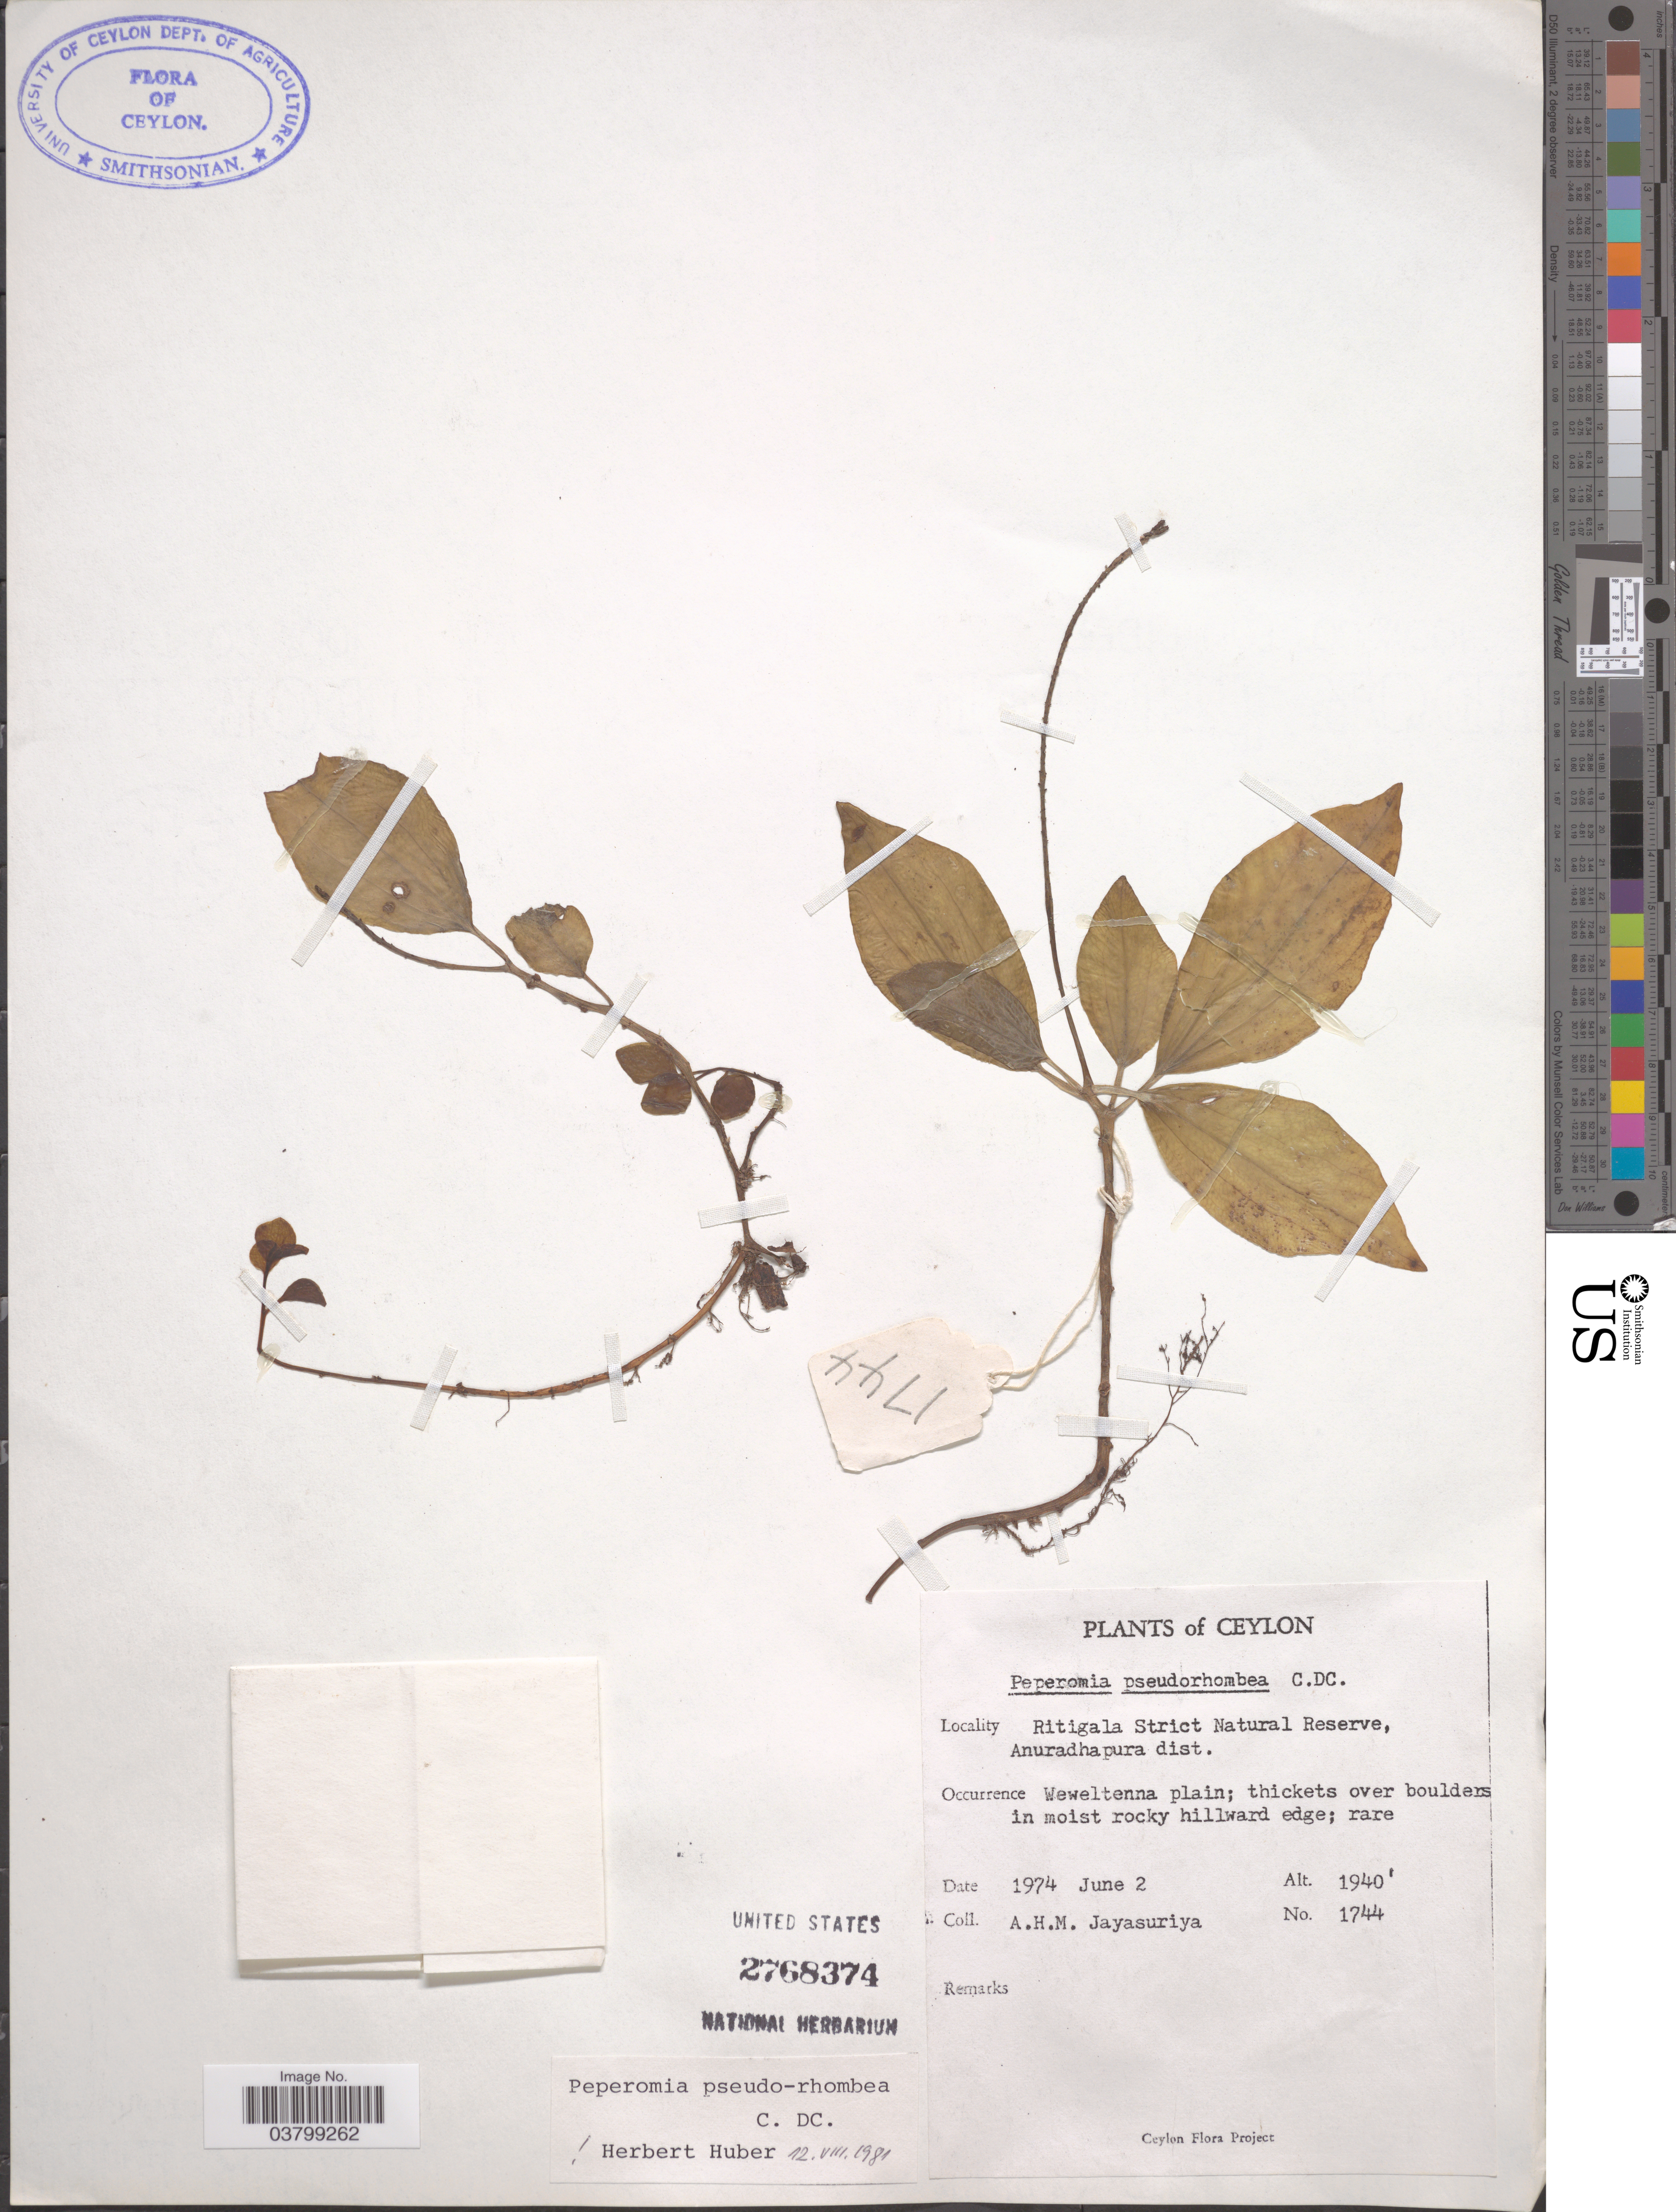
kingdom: Plantae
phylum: Tracheophyta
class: Magnoliopsida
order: Piperales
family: Piperaceae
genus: Peperomia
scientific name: Peperomia pseudorhombea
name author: C. DC.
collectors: A. H. Jayasuriya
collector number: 1744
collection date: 1974-06-02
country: Sri Lanka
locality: Ceylon. Ritigala Strict Natural Reserve, Anuradhapura dist. Weweltenna plain; thickets over boulders in moist rocky hillward edge.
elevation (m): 591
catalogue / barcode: US 2768374